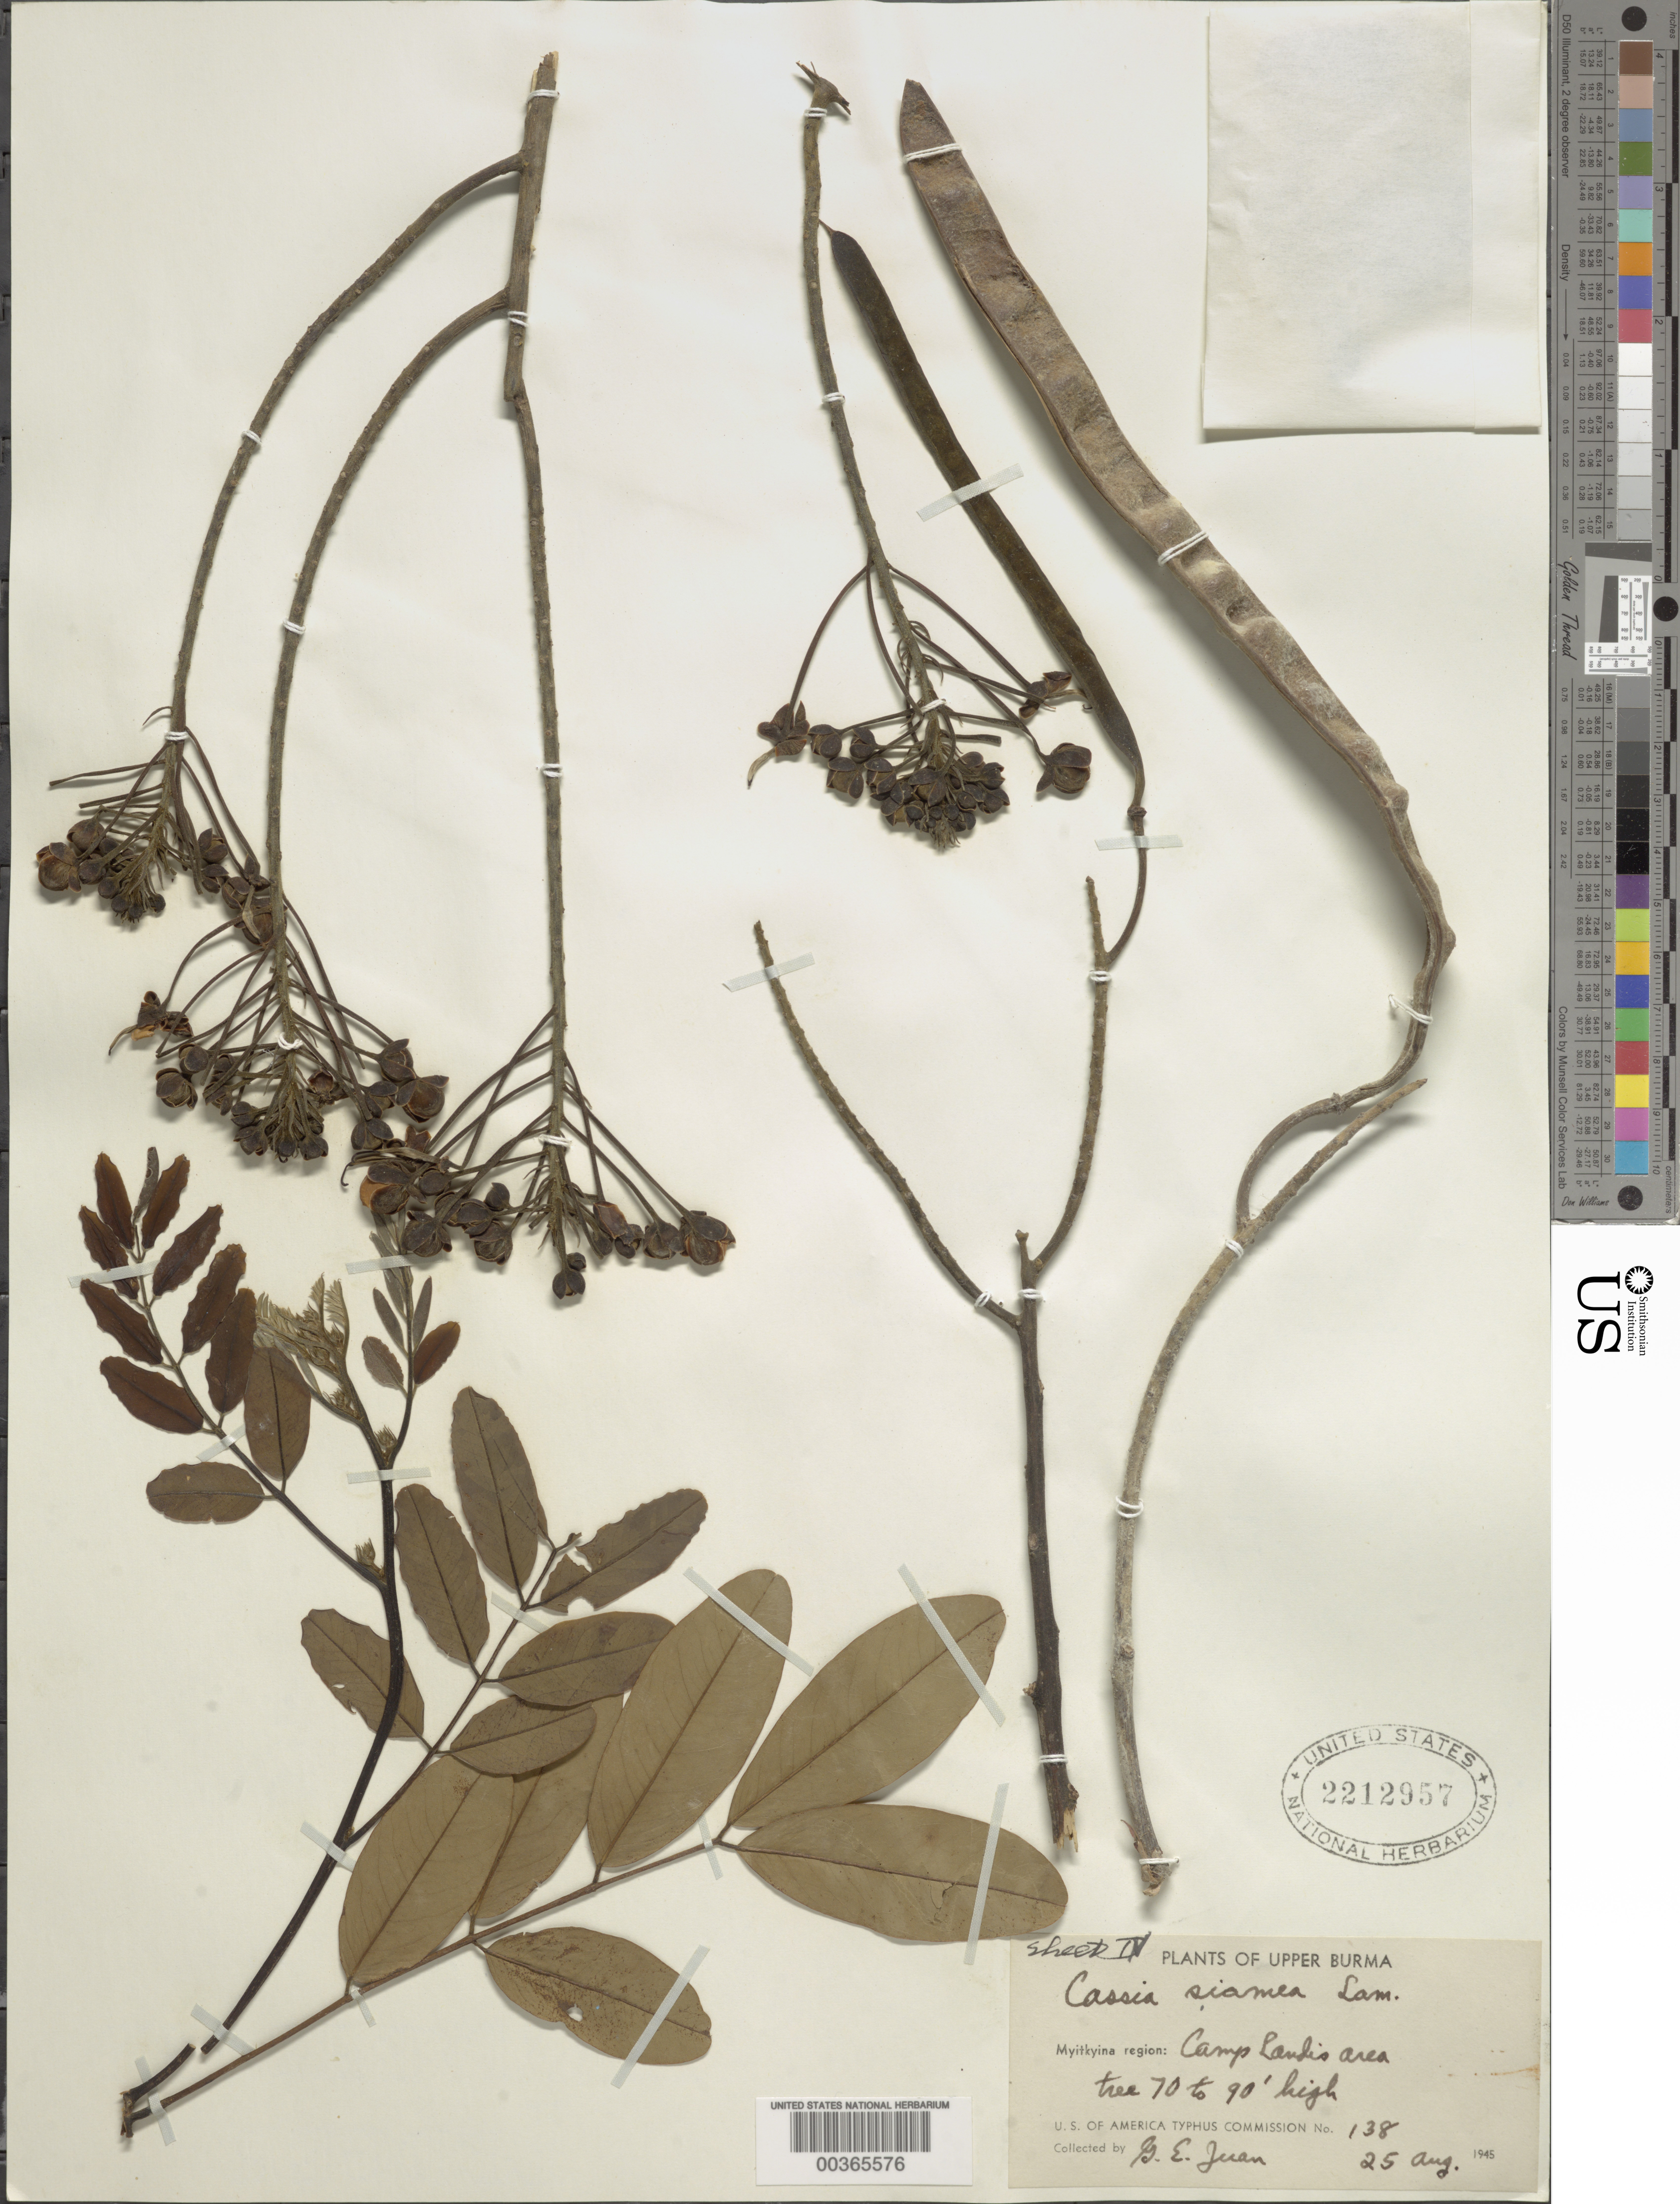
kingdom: Plantae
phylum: Tracheophyta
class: Magnoliopsida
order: Fabales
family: Fabaceae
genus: Senna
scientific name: Senna siamea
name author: (Lam.) H.S. Irwin & Barneby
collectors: G. Juan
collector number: USA Typhus Commission No. 138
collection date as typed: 25 Aug 1945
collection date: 1945-08-25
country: Myanmar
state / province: Kachin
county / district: Myitkyina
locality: Upper Burma; Myitkyina region; Camp Landis area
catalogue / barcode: US 2212957